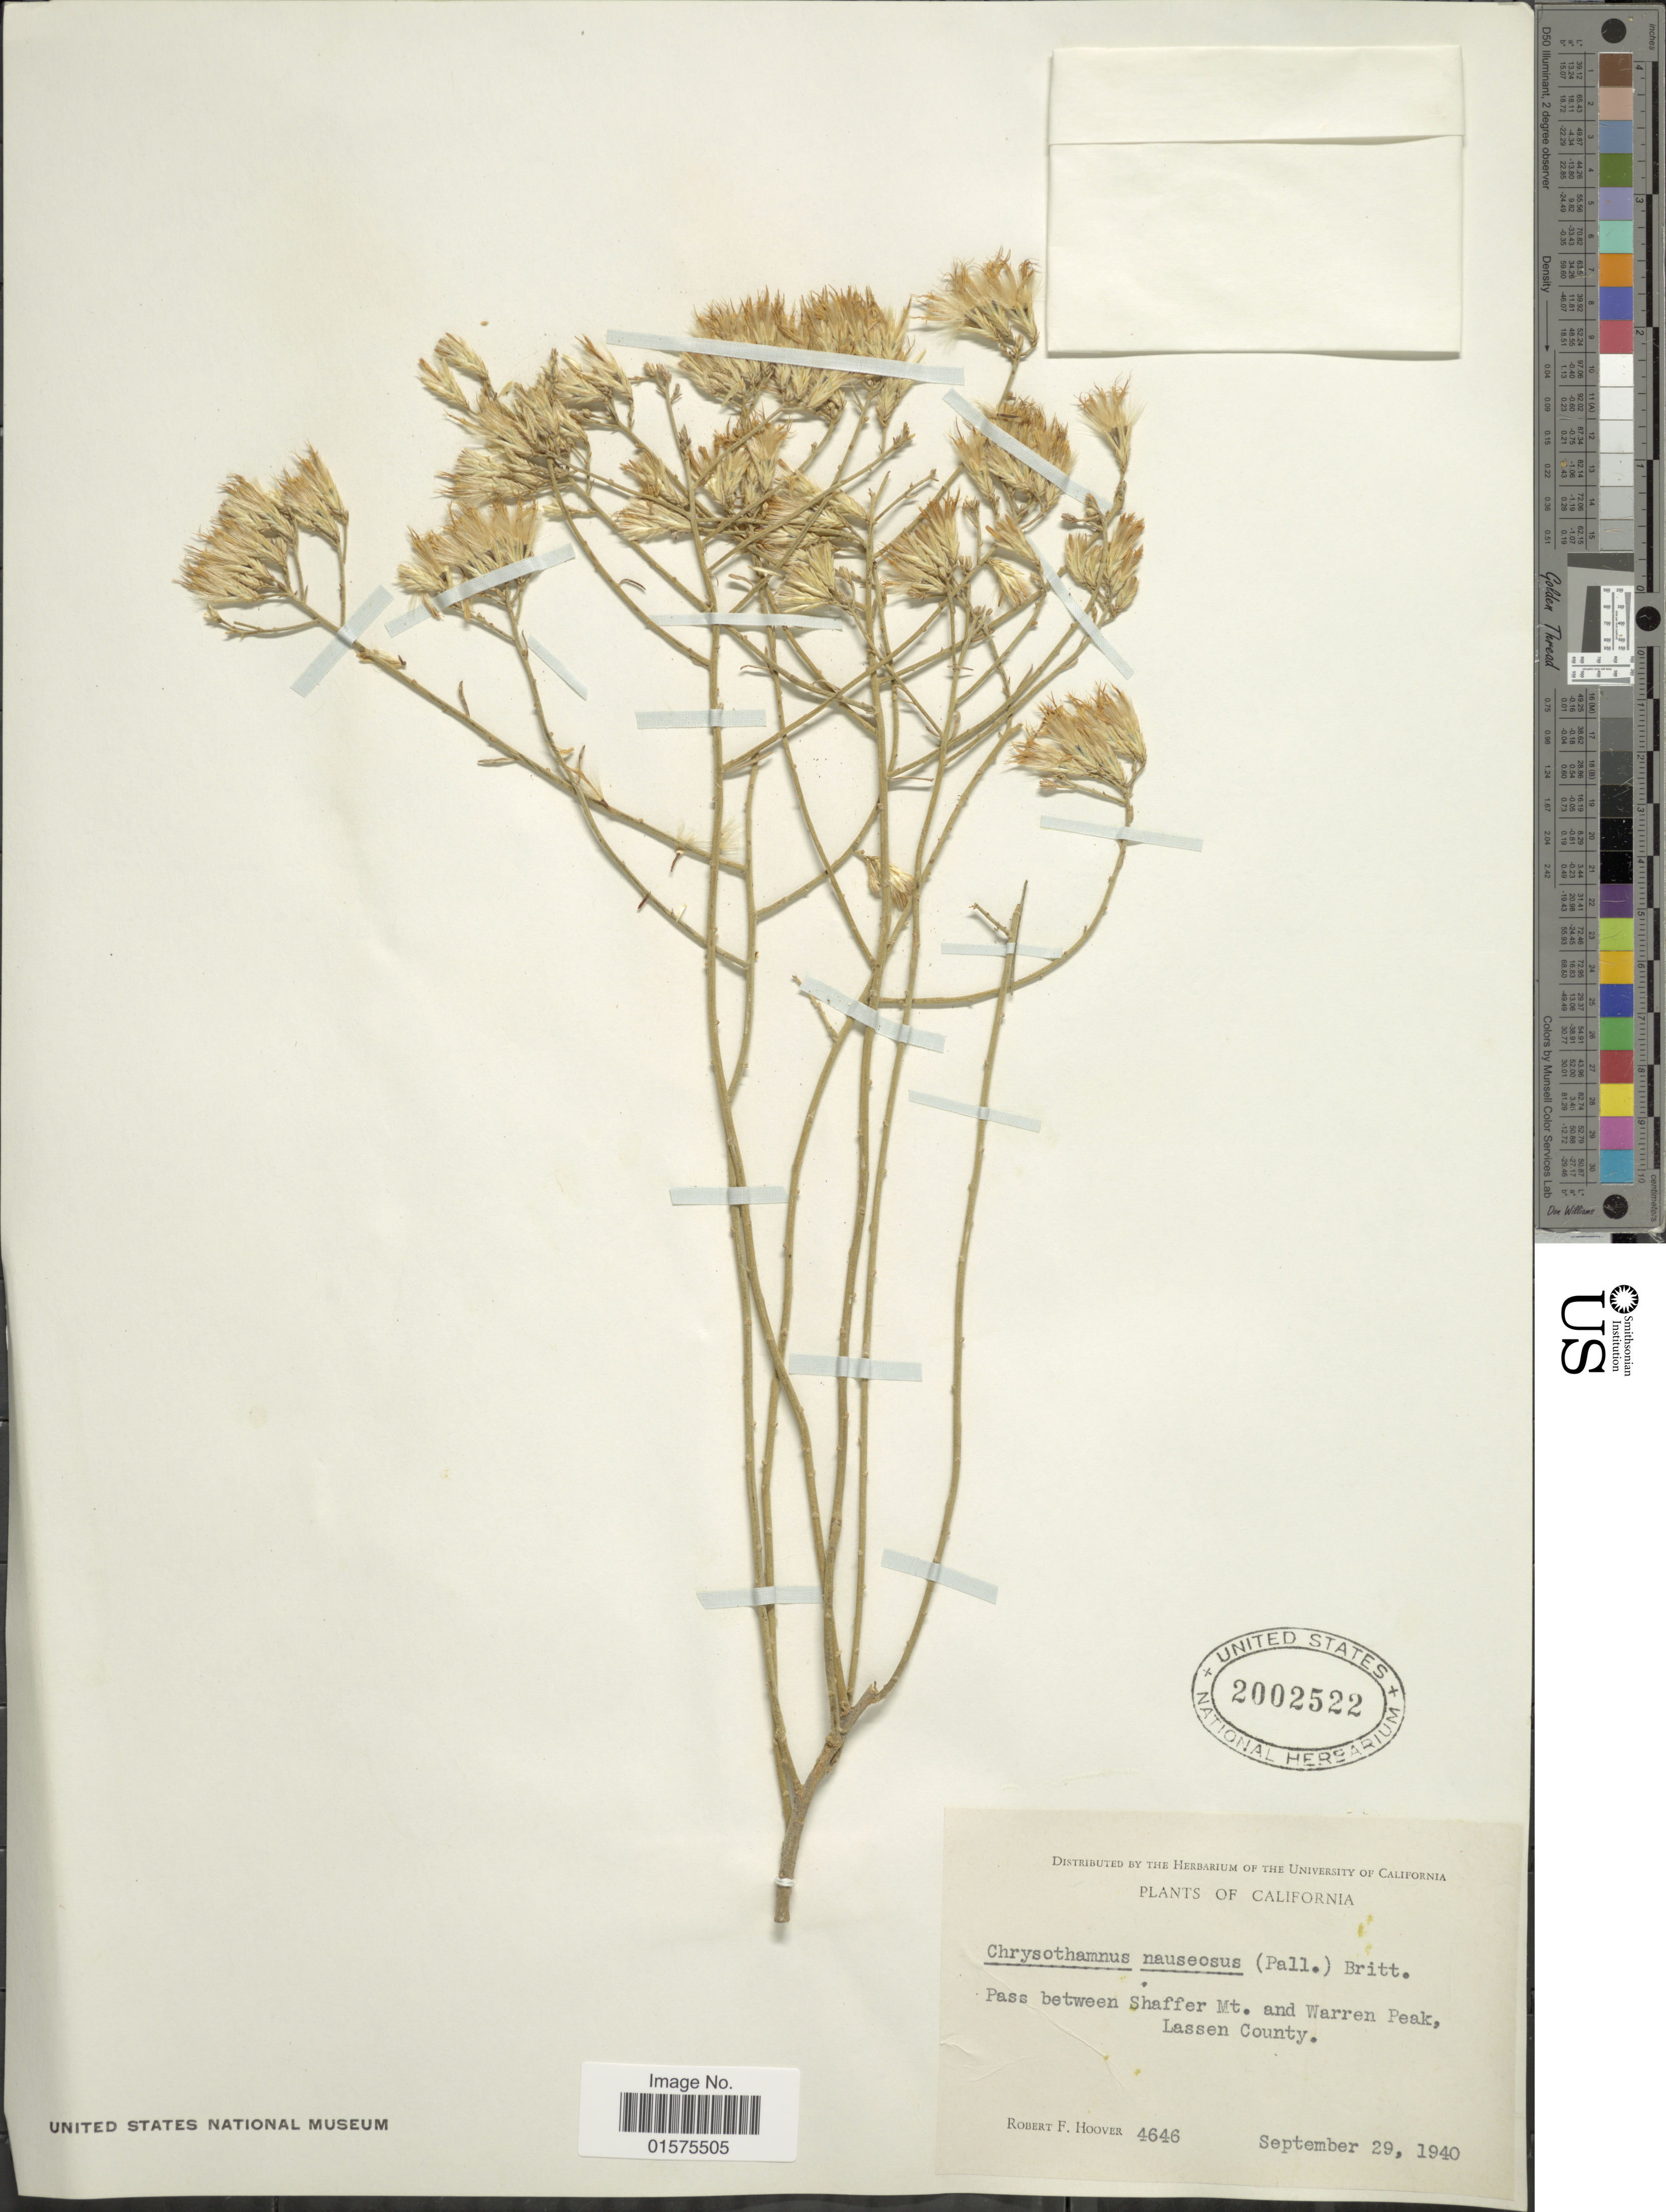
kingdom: Plantae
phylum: Tracheophyta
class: Magnoliopsida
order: Asterales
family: Asteraceae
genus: Ericameria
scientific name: Ericameria nauseosa var. speciosa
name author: (Nutt.) G.L. Nesom & G.I. Baird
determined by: Urbatsch, Lowell E., Curator (LSU), Louisiana State University (UNITED STATES)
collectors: R. F. Hoover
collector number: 4646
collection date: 1940-09-29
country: United States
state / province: California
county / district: Lassen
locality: Pass between Shaffer Mt. and Warren Peak, Lassen County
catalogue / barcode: US 2002522